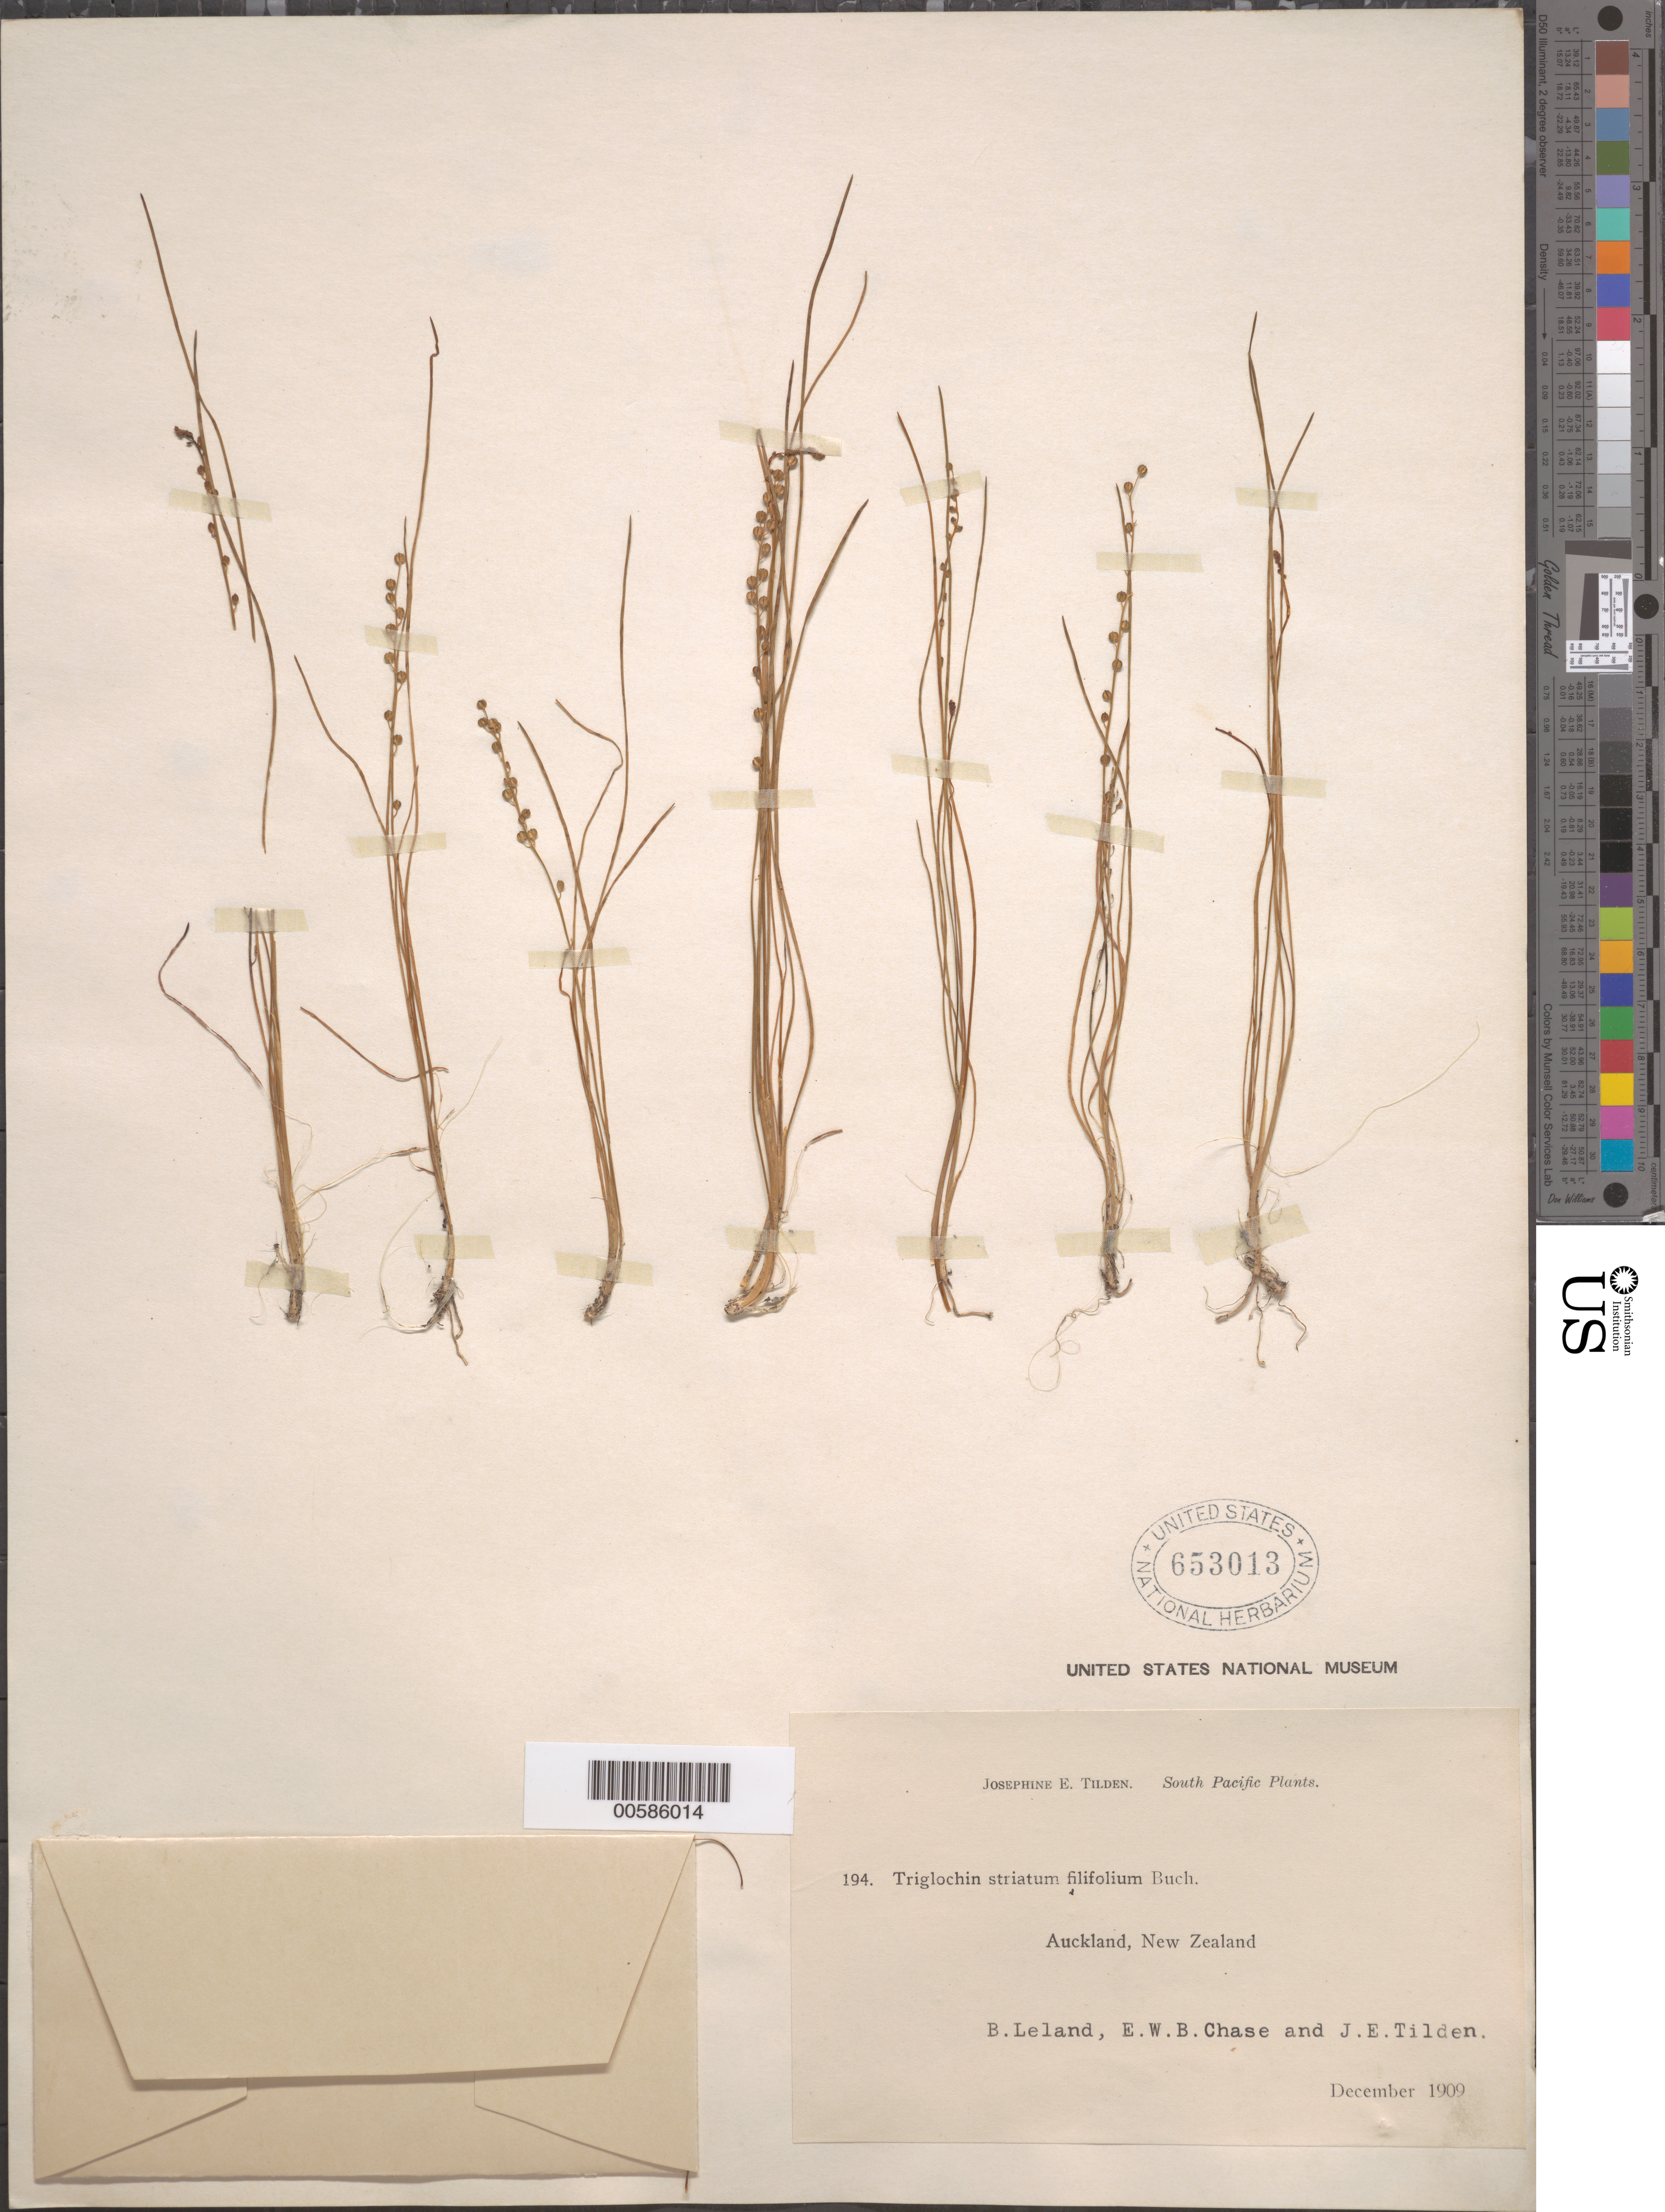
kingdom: Plantae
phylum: Tracheophyta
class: Liliopsida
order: Alismatales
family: Juncaginaceae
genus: Triglochin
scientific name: Triglochin striata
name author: Ruiz & Pav.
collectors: B. Leland, E. W. Chase & J. E. Tilden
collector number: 194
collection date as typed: Dec 1909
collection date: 1909-12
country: New Zealand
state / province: Auckland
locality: Auckland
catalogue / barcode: US 653013